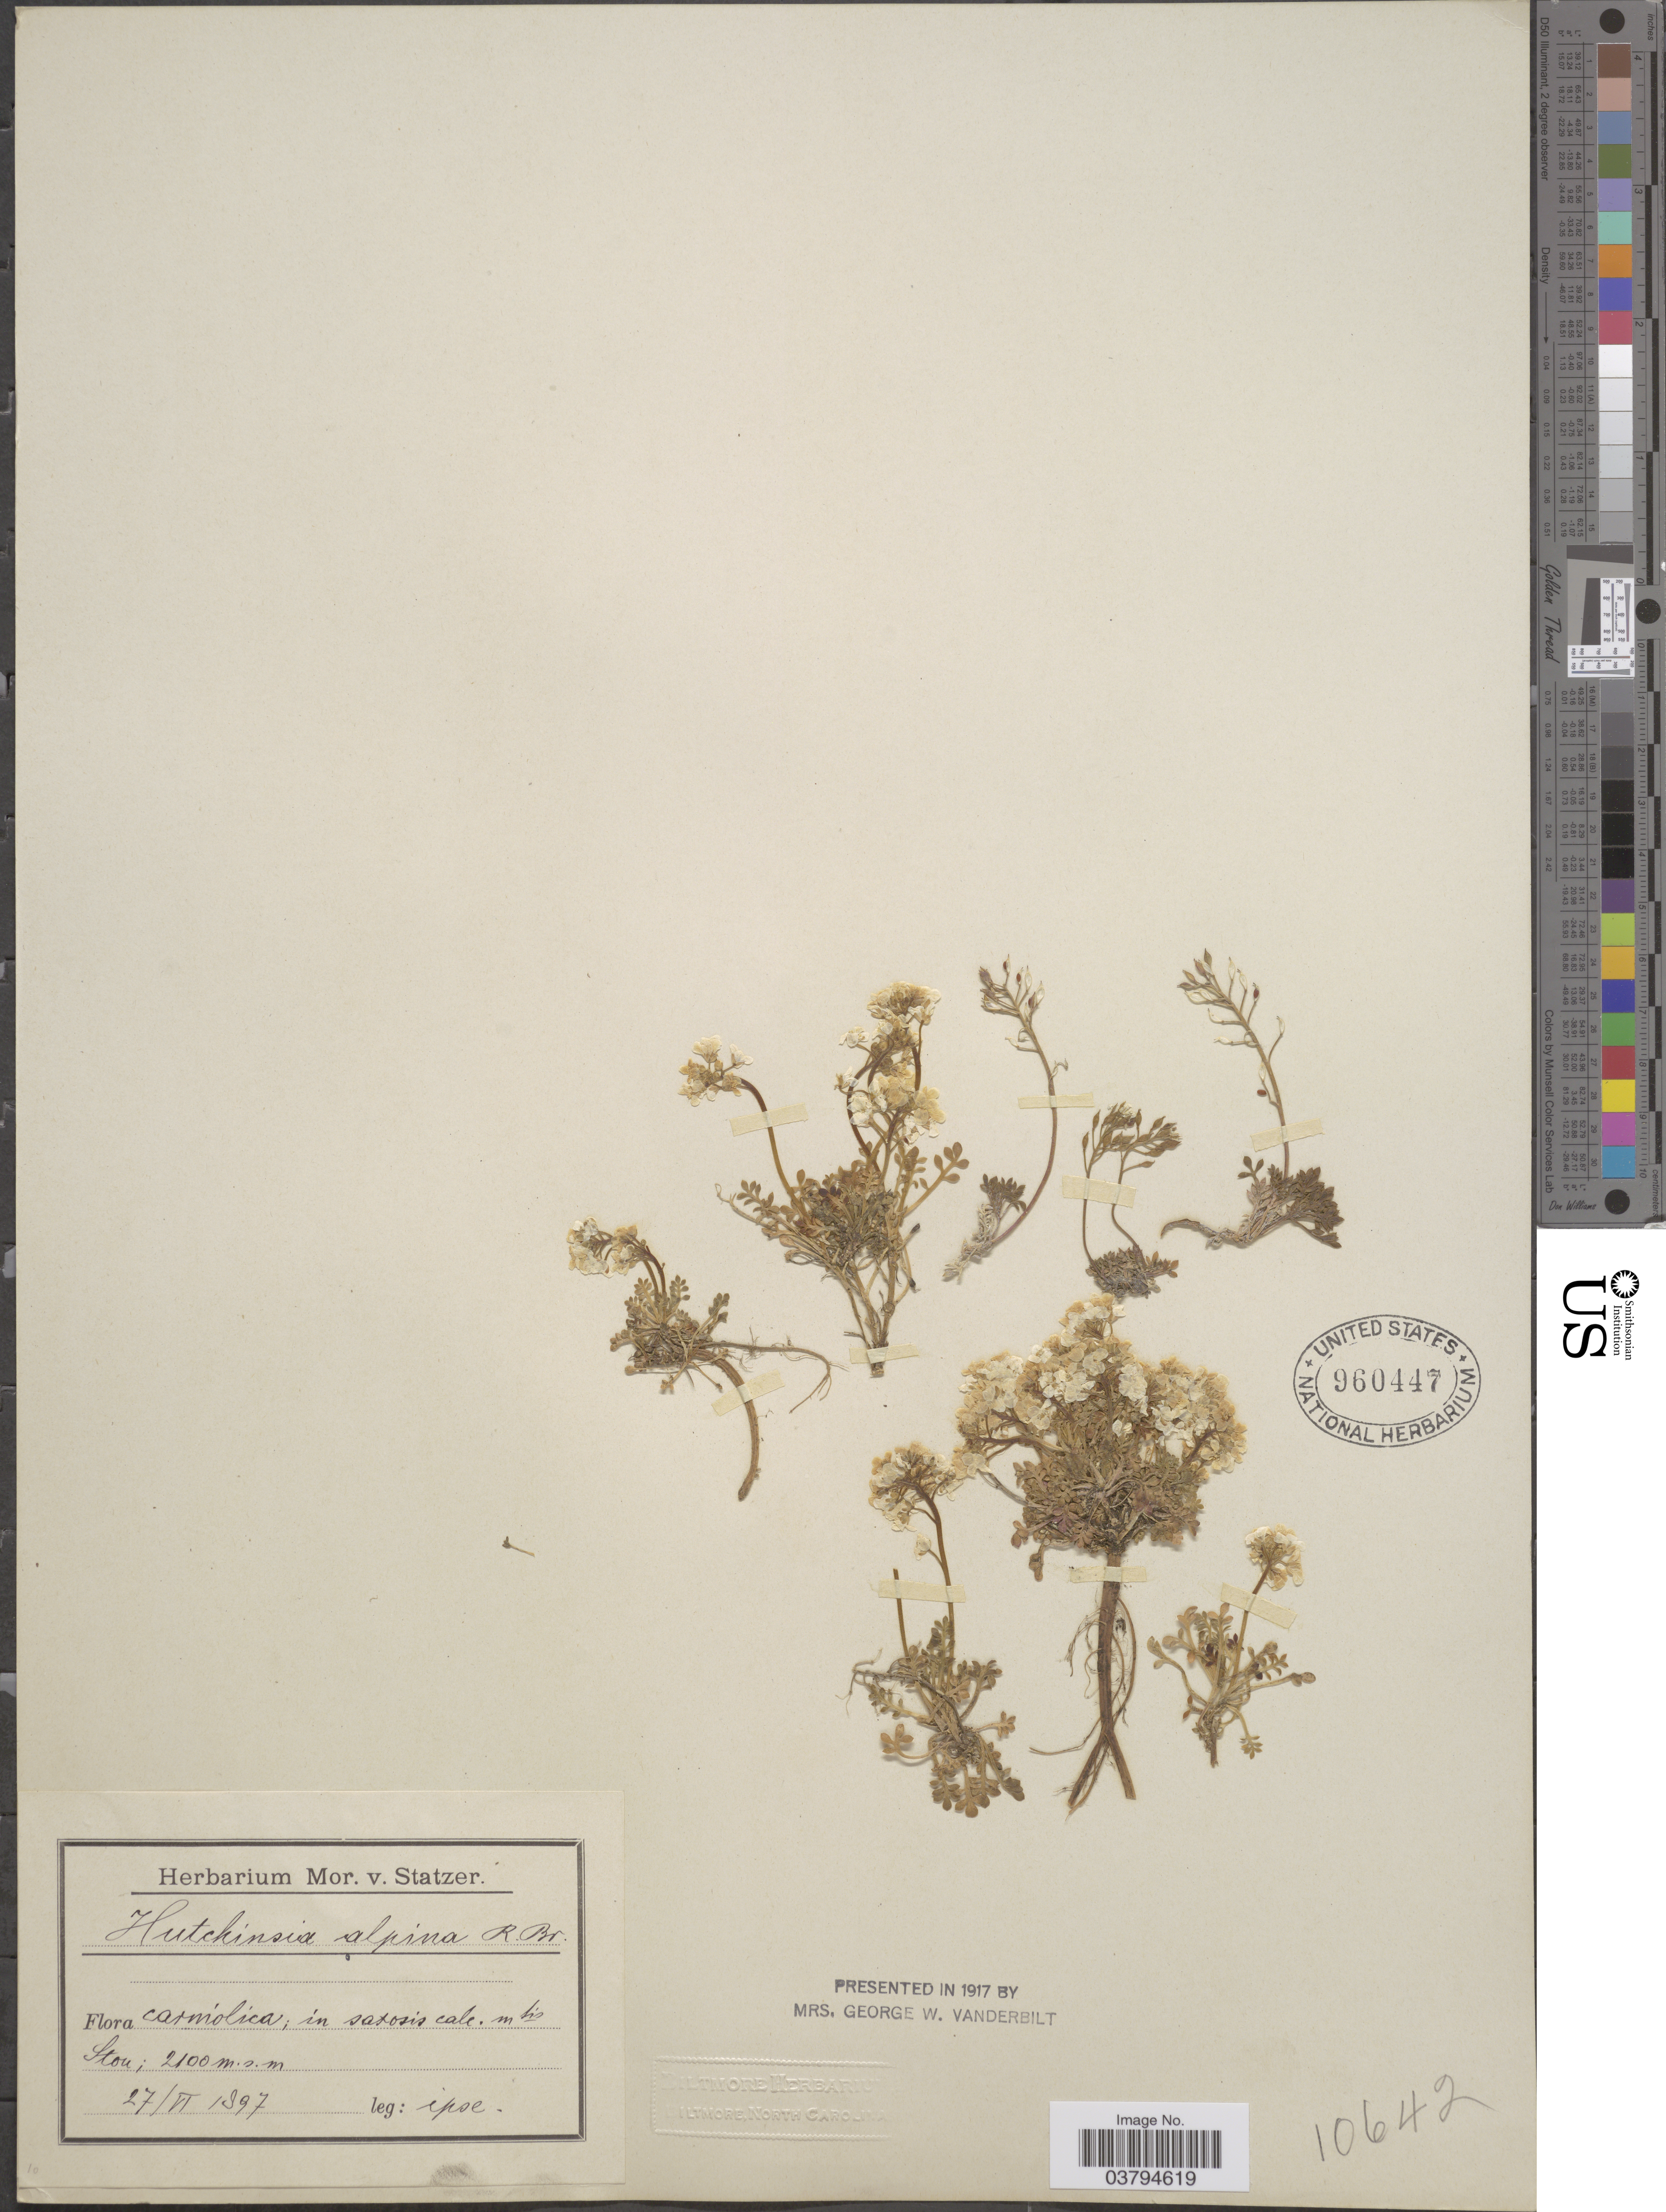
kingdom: Plantae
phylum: Tracheophyta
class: Magnoliopsida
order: Brassicales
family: Brassicaceae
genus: Hutchinsia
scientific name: Hutchinsia alpina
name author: W.T. Aiton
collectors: M. Statzer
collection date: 1897-06-27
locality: Carniolica; in saxosis calc. mts Stou. [interpreted]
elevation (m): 2100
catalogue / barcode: US 960447